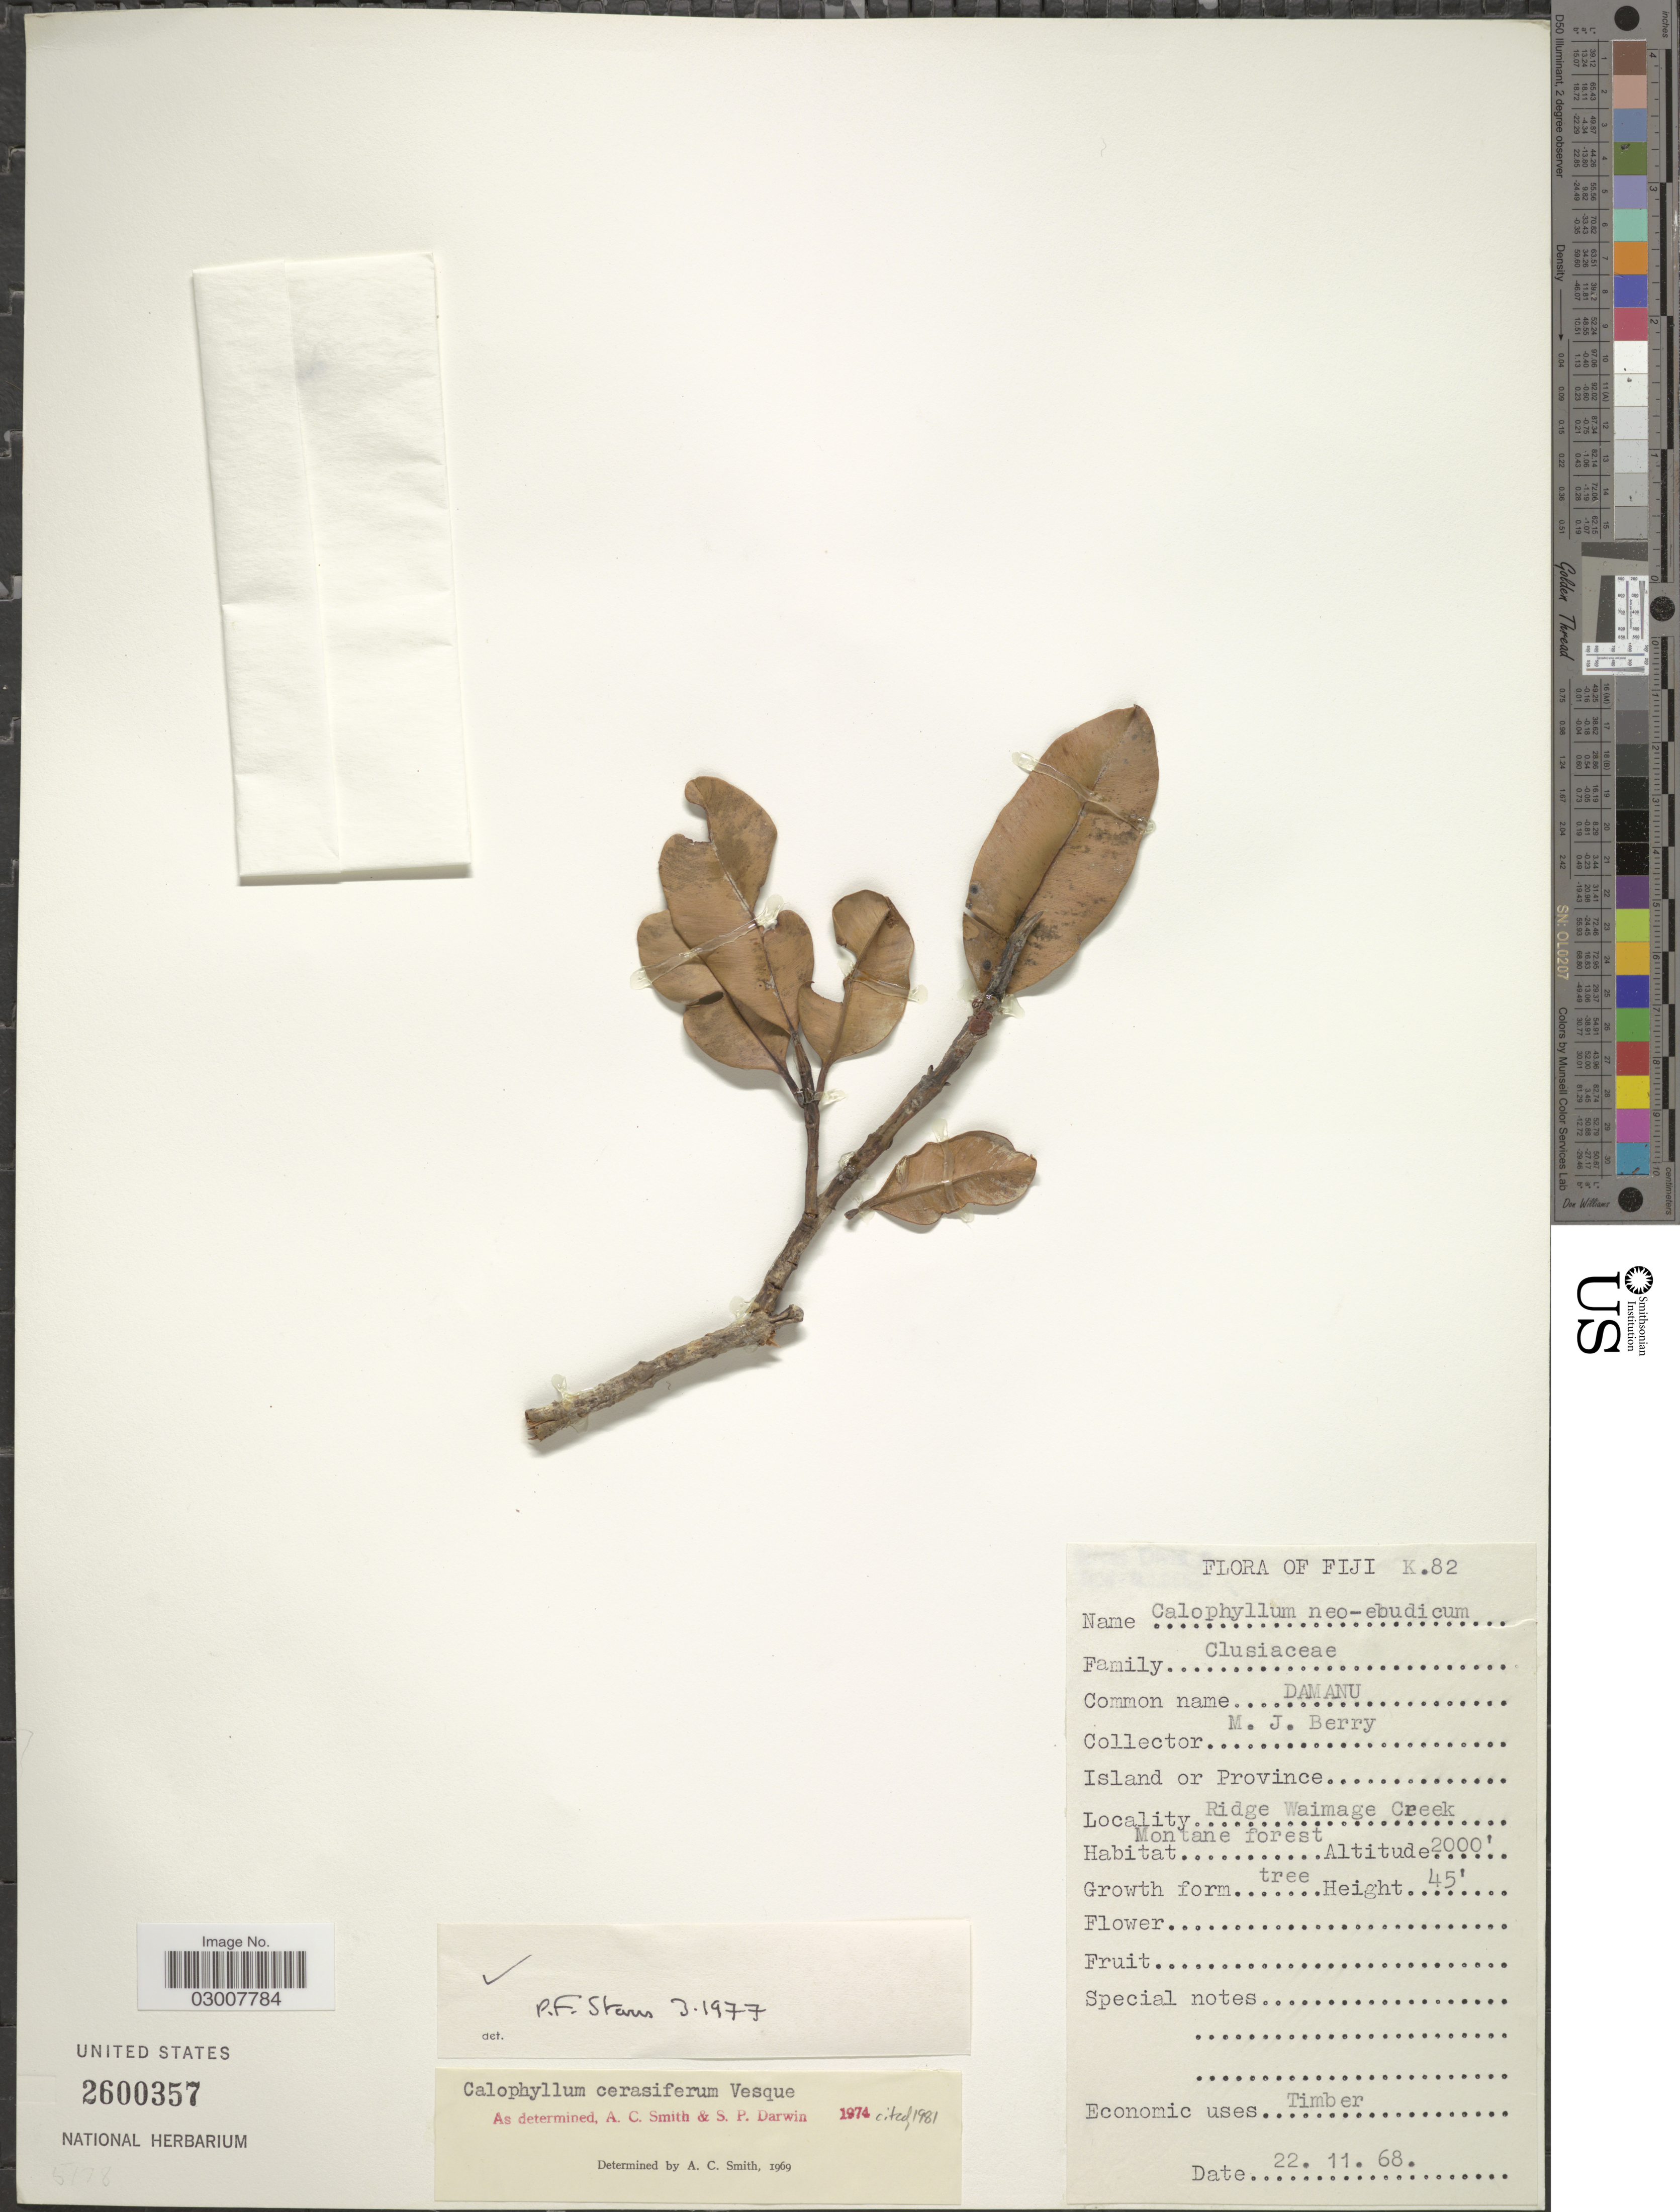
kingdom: Plantae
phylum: Tracheophyta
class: Magnoliopsida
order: Malpighiales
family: Calophyllaceae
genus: Calophyllum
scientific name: Calophyllum cerasiferum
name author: Vesque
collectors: M. Berry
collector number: K82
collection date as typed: Transcribed d/m/y: 22/11/68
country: Fiji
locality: Ridge Waimage Creek.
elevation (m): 610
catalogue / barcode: US 2600357